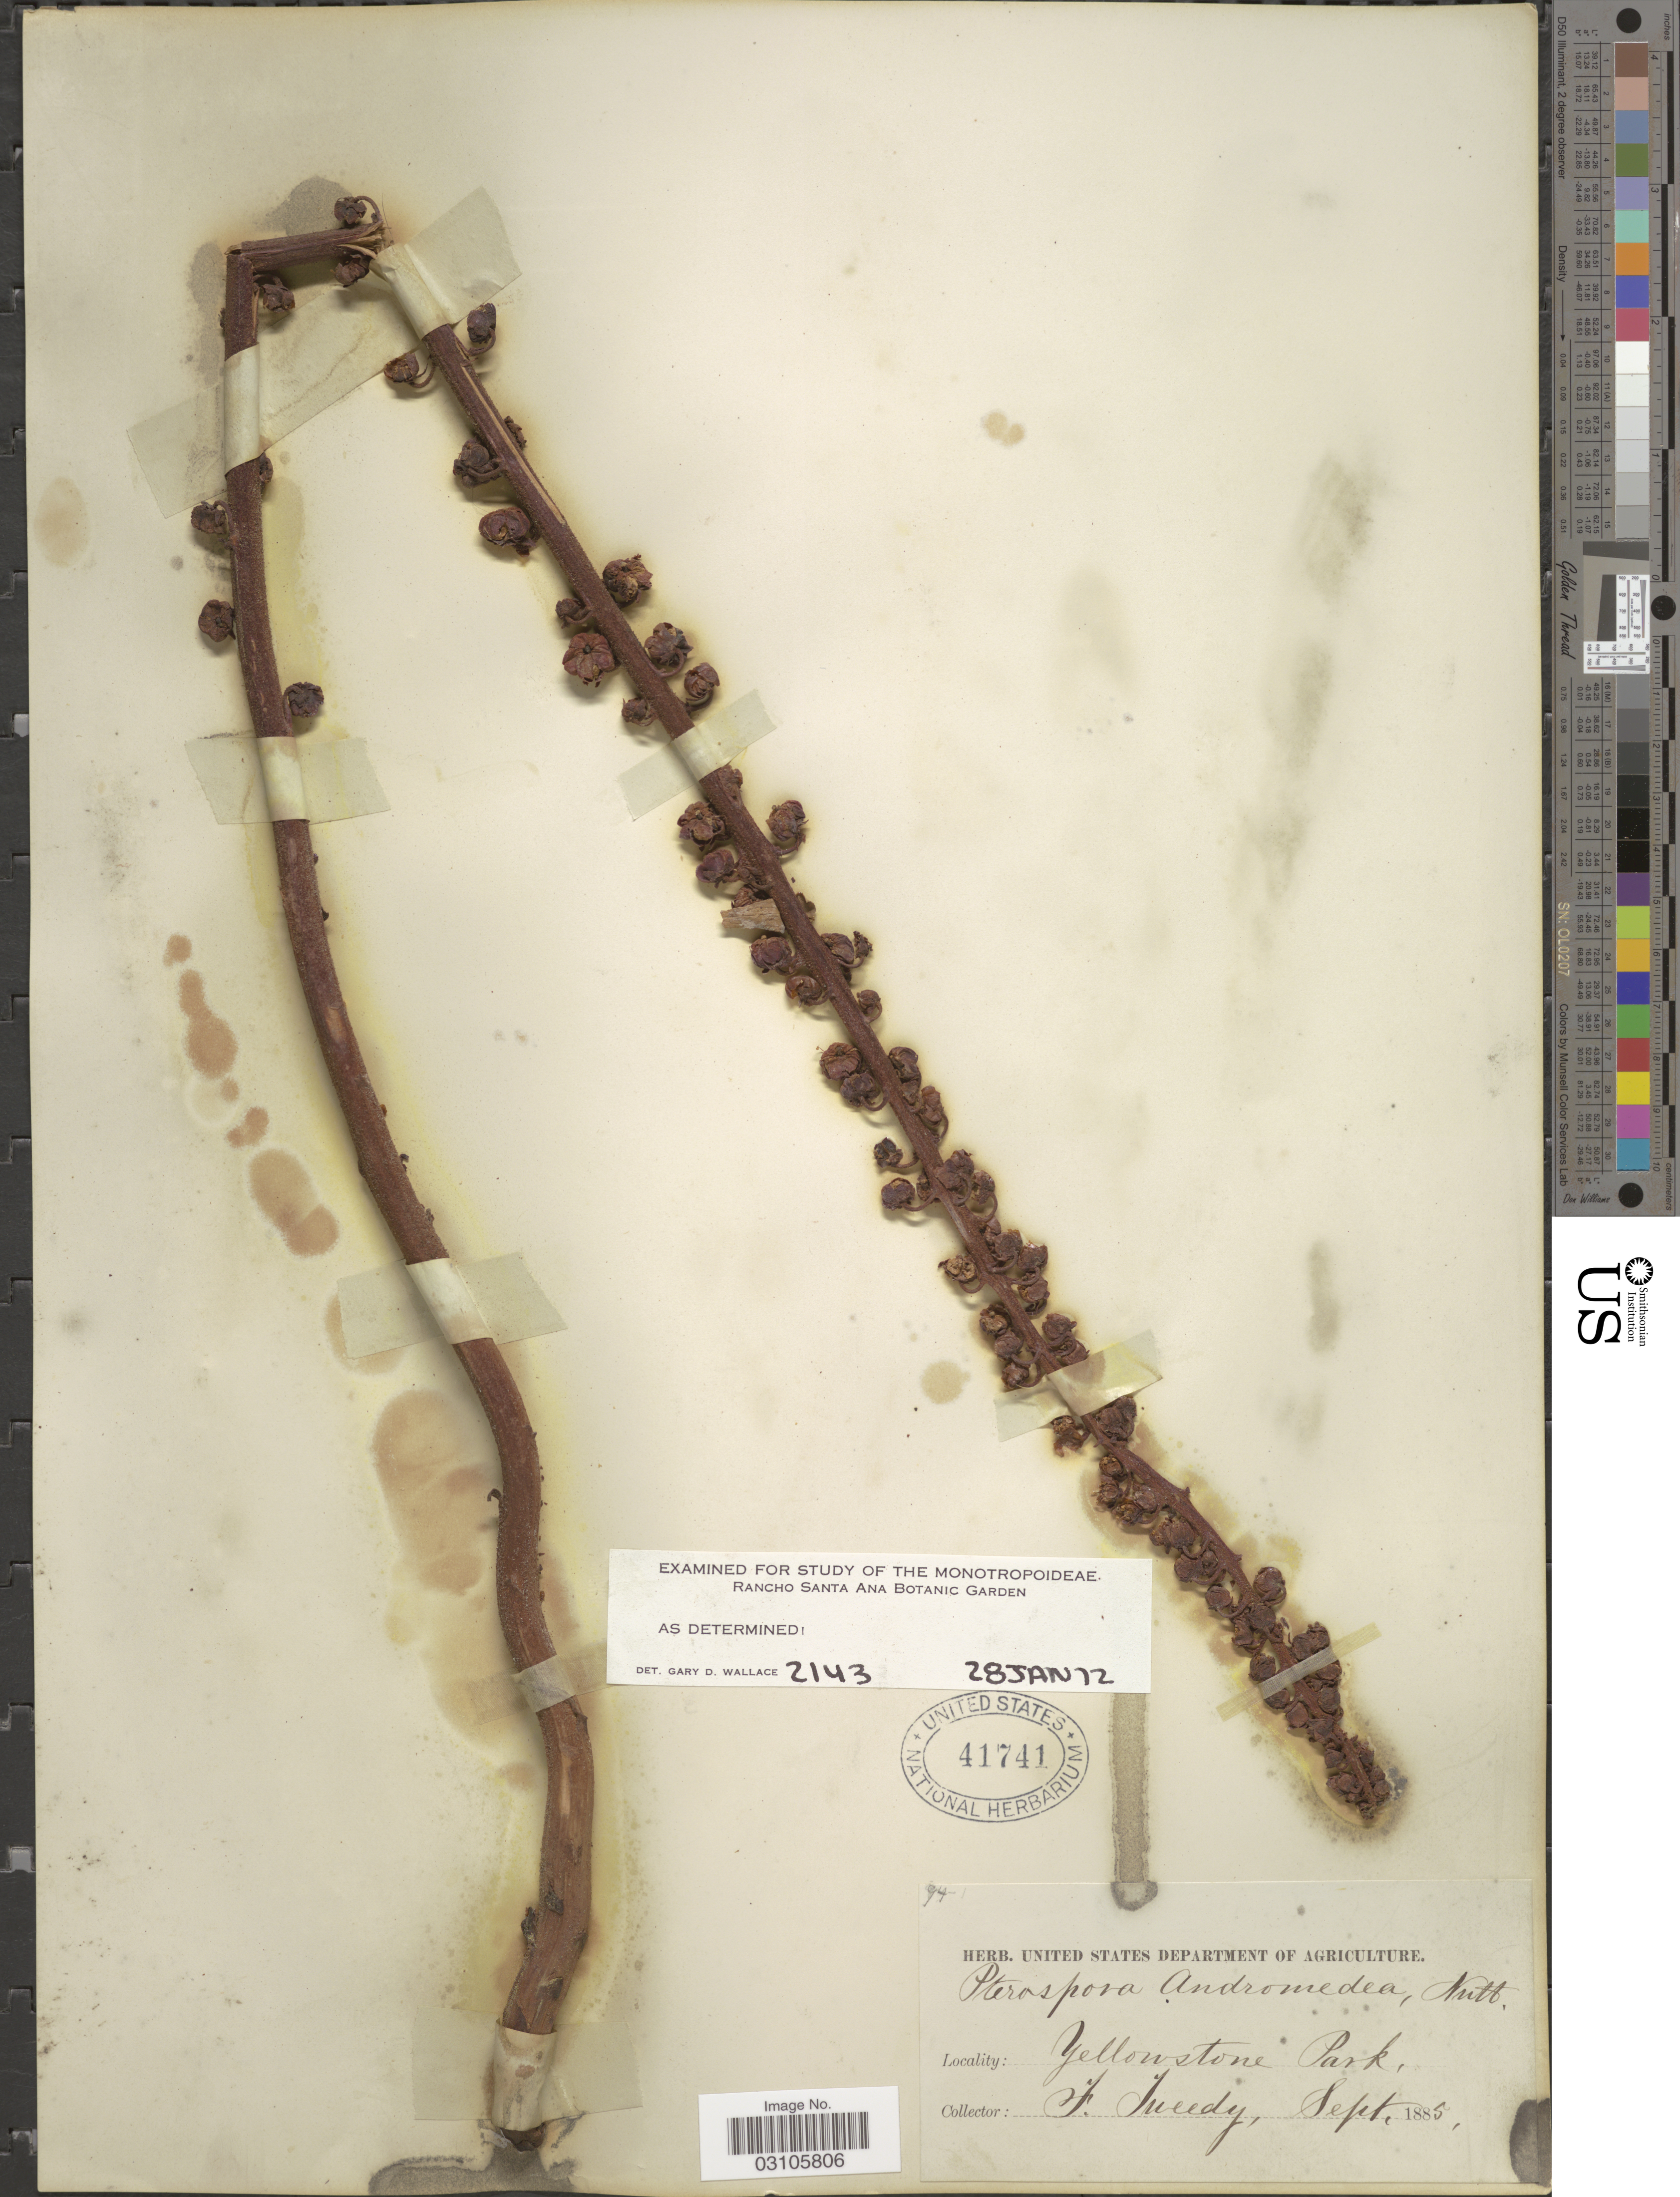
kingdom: Plantae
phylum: Tracheophyta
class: Magnoliopsida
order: Ericales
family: Ericaceae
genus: Pterospora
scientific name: Pterospora andromedea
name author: Nutt.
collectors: F. Tweedy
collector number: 94-1?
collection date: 1885-09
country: United States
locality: Yellowstone Park.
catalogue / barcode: US 41741